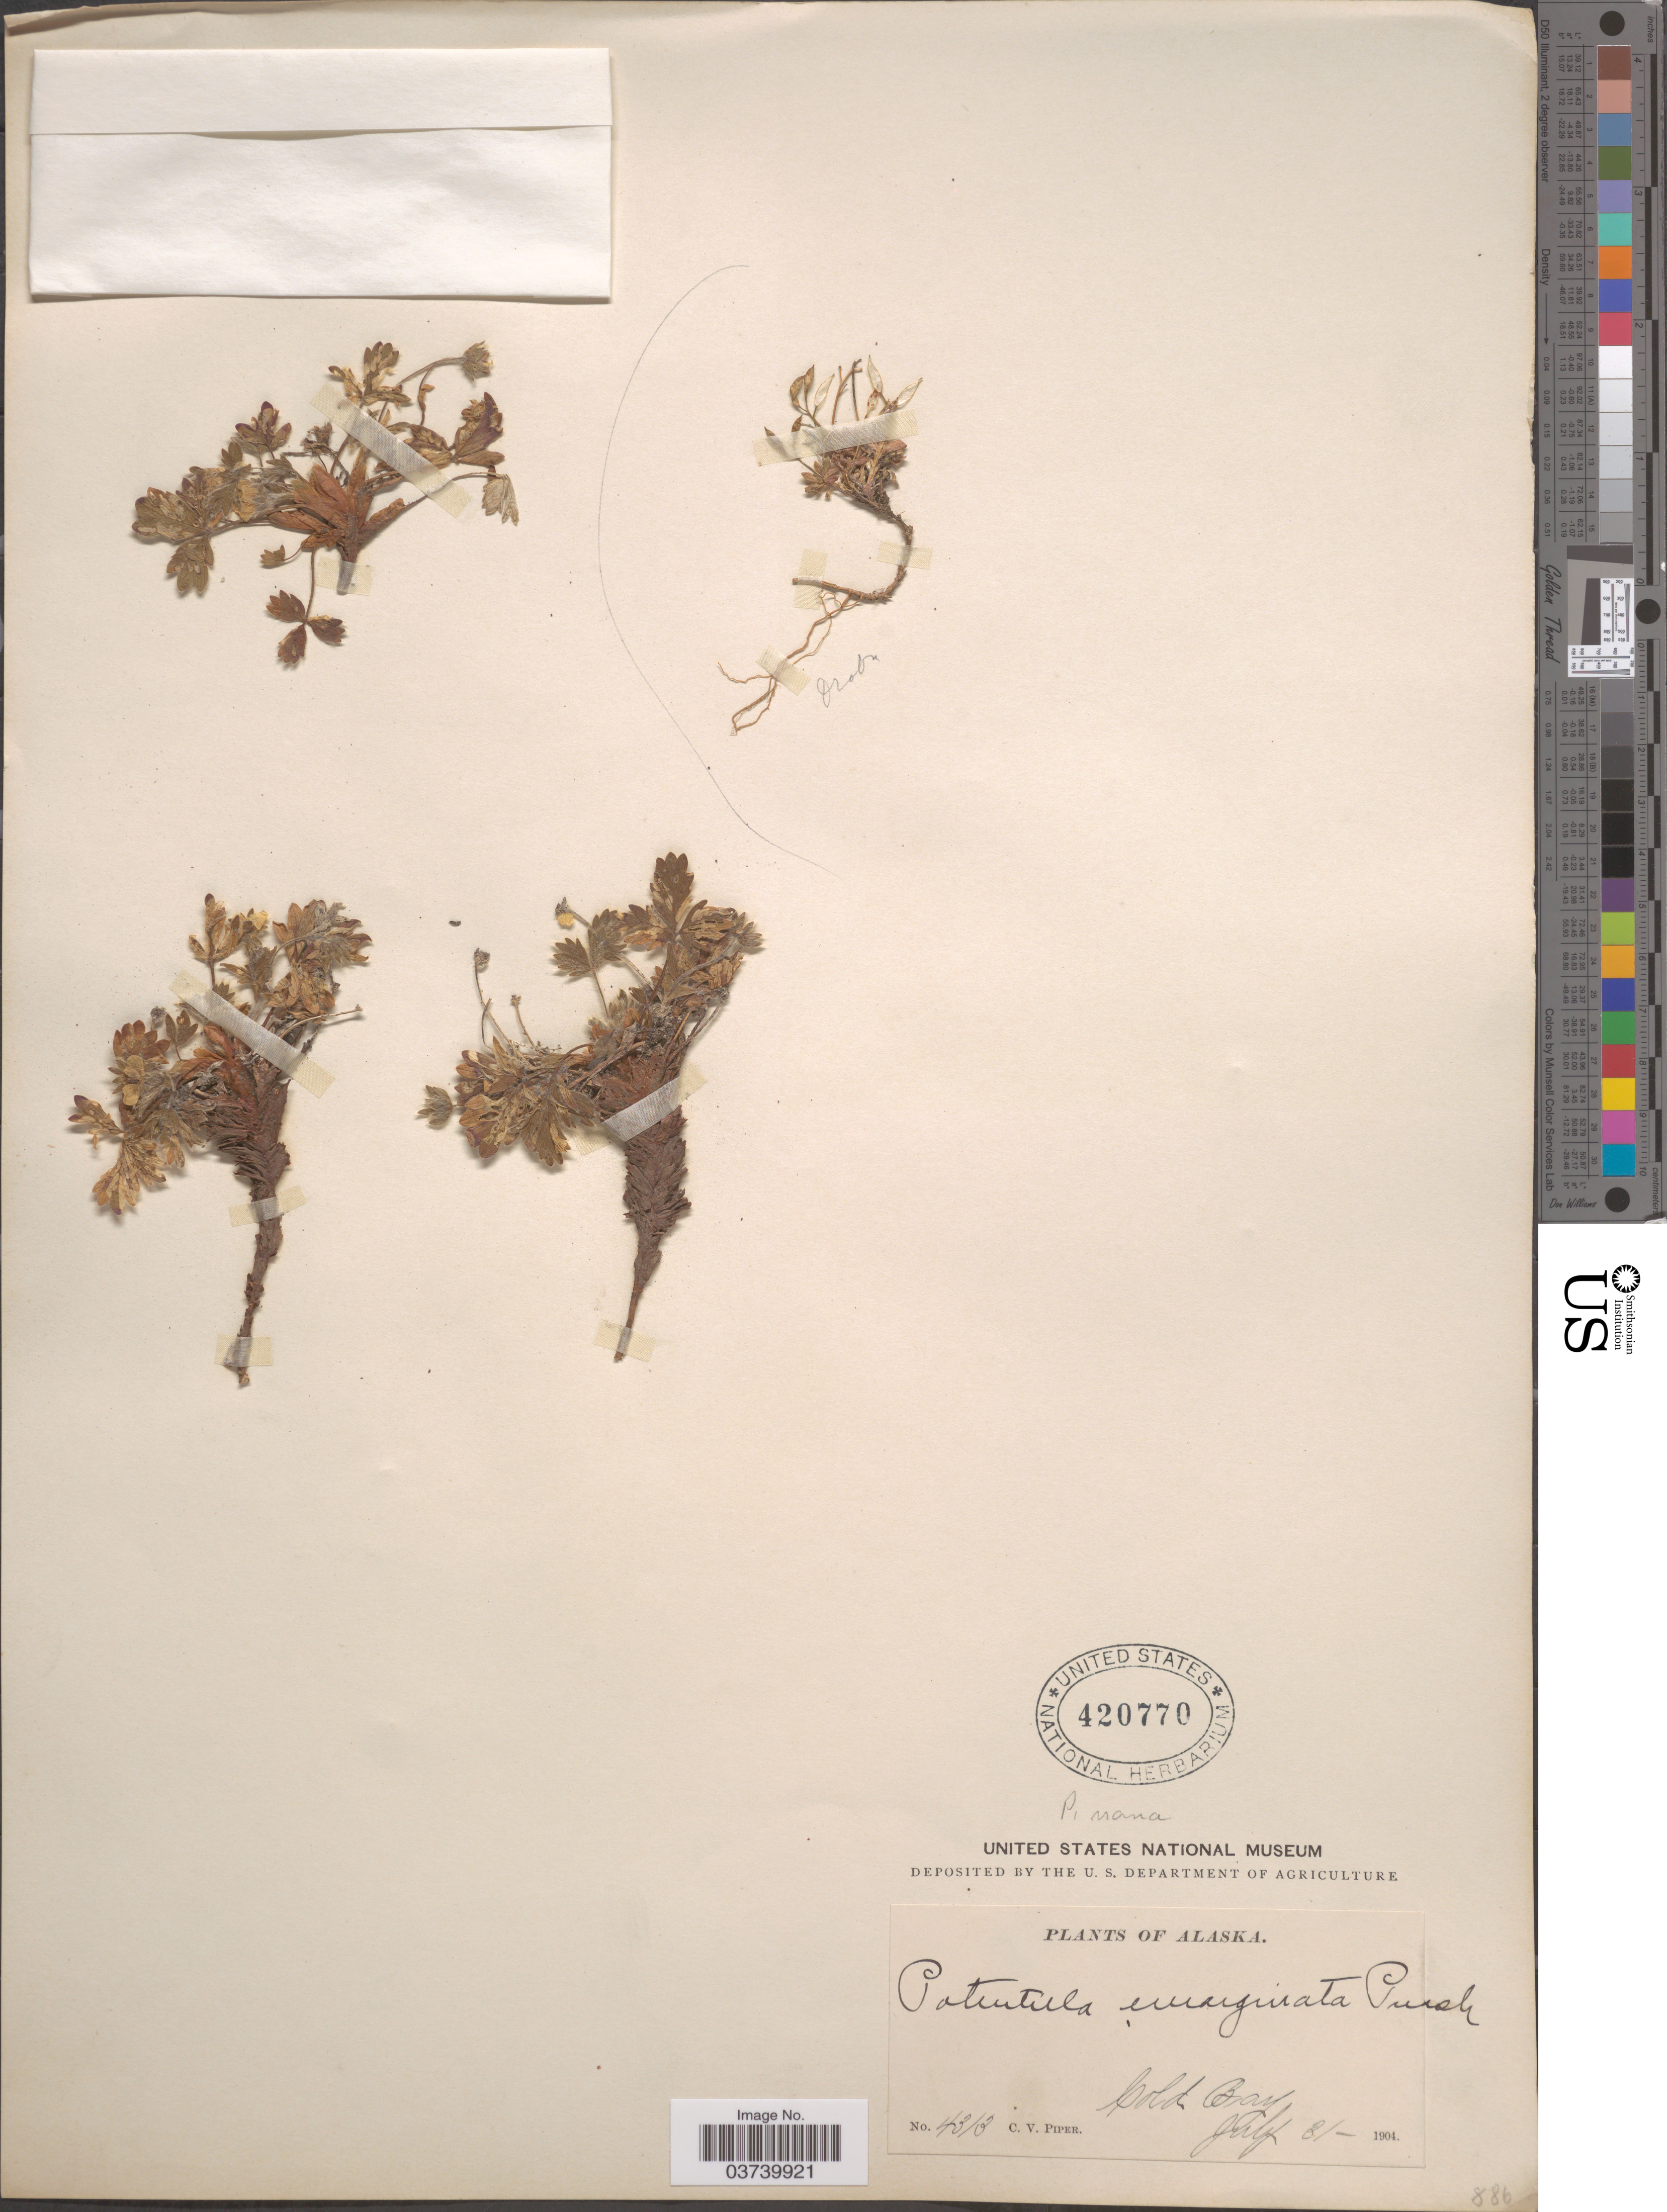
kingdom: Plantae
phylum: Tracheophyta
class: Magnoliopsida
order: Rosales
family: Rosaceae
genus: Potentilla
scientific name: Potentilla hyparctica subsp. hyparctica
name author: Malte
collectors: C. V. Piper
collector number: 4313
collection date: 1904-07-31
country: United States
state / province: Alaska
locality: Cold Bay.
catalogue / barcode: US 420770